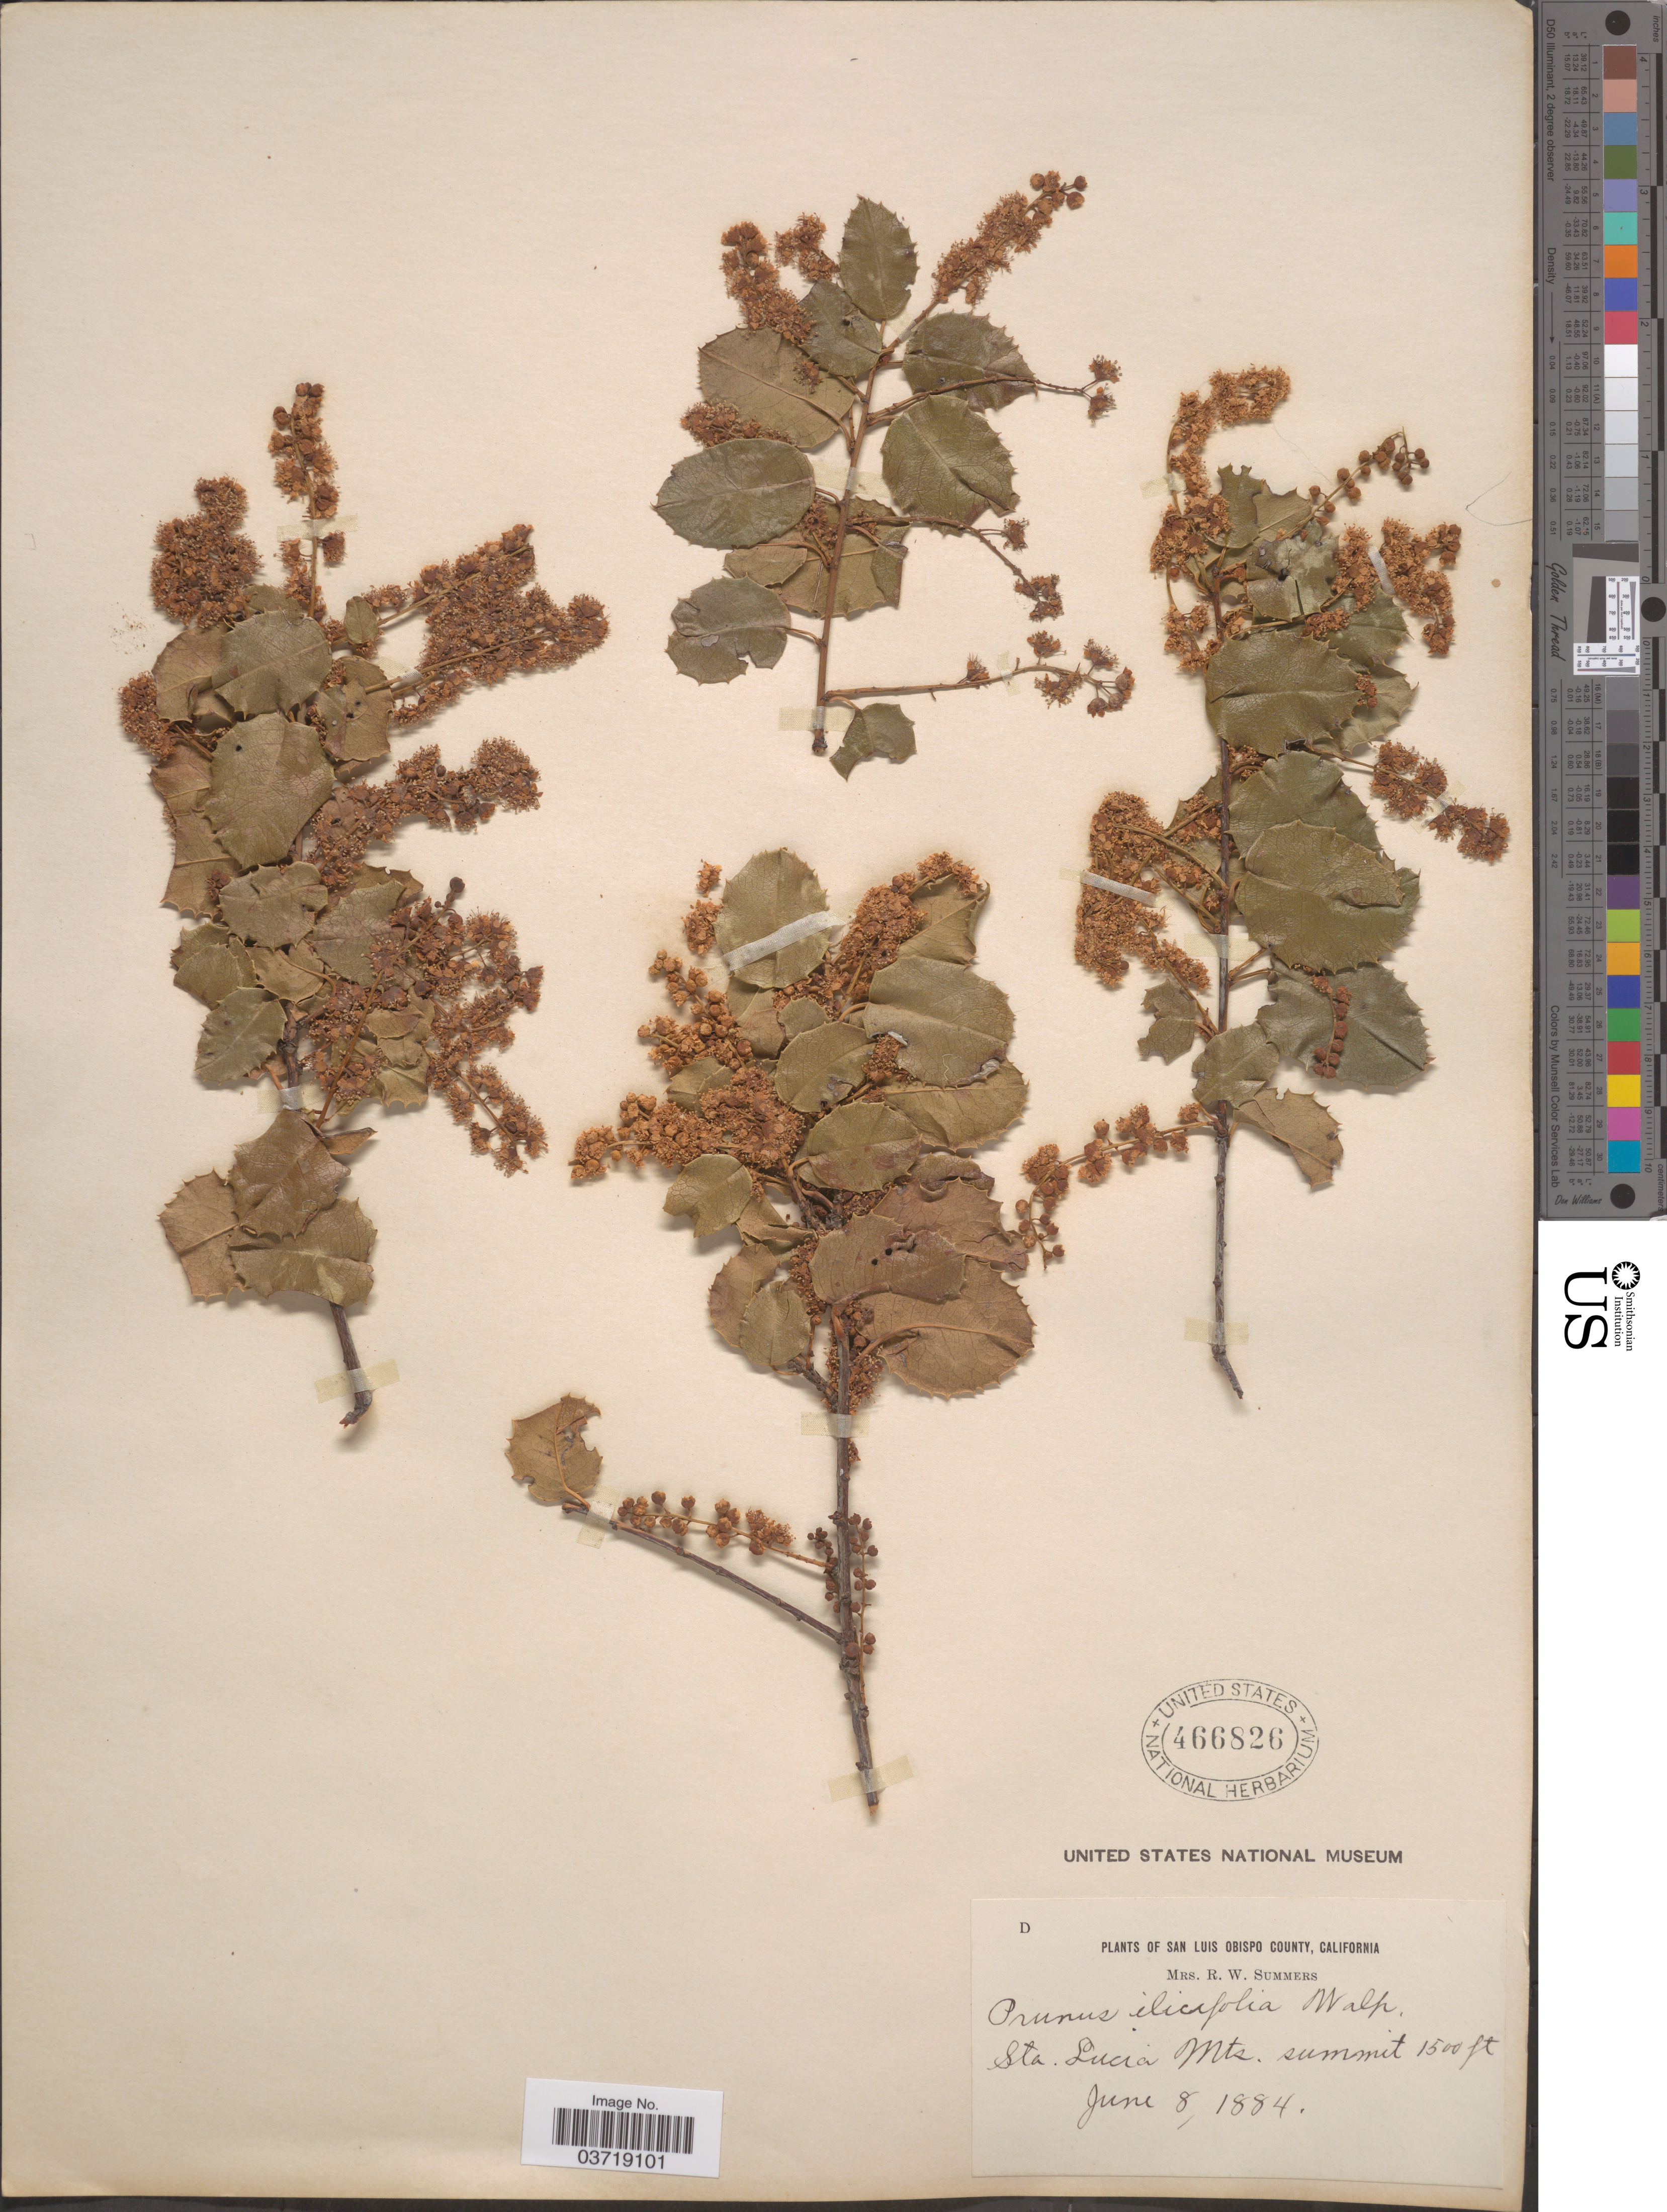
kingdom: Plantae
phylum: Tracheophyta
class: Magnoliopsida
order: Rosales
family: Rosaceae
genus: Prunus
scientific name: Prunus ilicifolia var. ilicifolia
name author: (Nutt. ex Hook. & Arn.) D. Dietr.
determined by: Strong, Mark T., (BOT), Smithsonian Institution - National Museum of Natural History (UNITED STATES)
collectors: R. Summers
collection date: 1884-06-08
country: United States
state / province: California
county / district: San Luis Obispo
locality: San Luis Obispo County. Sta. Lucia Mts. summit.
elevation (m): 457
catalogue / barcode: US 466826